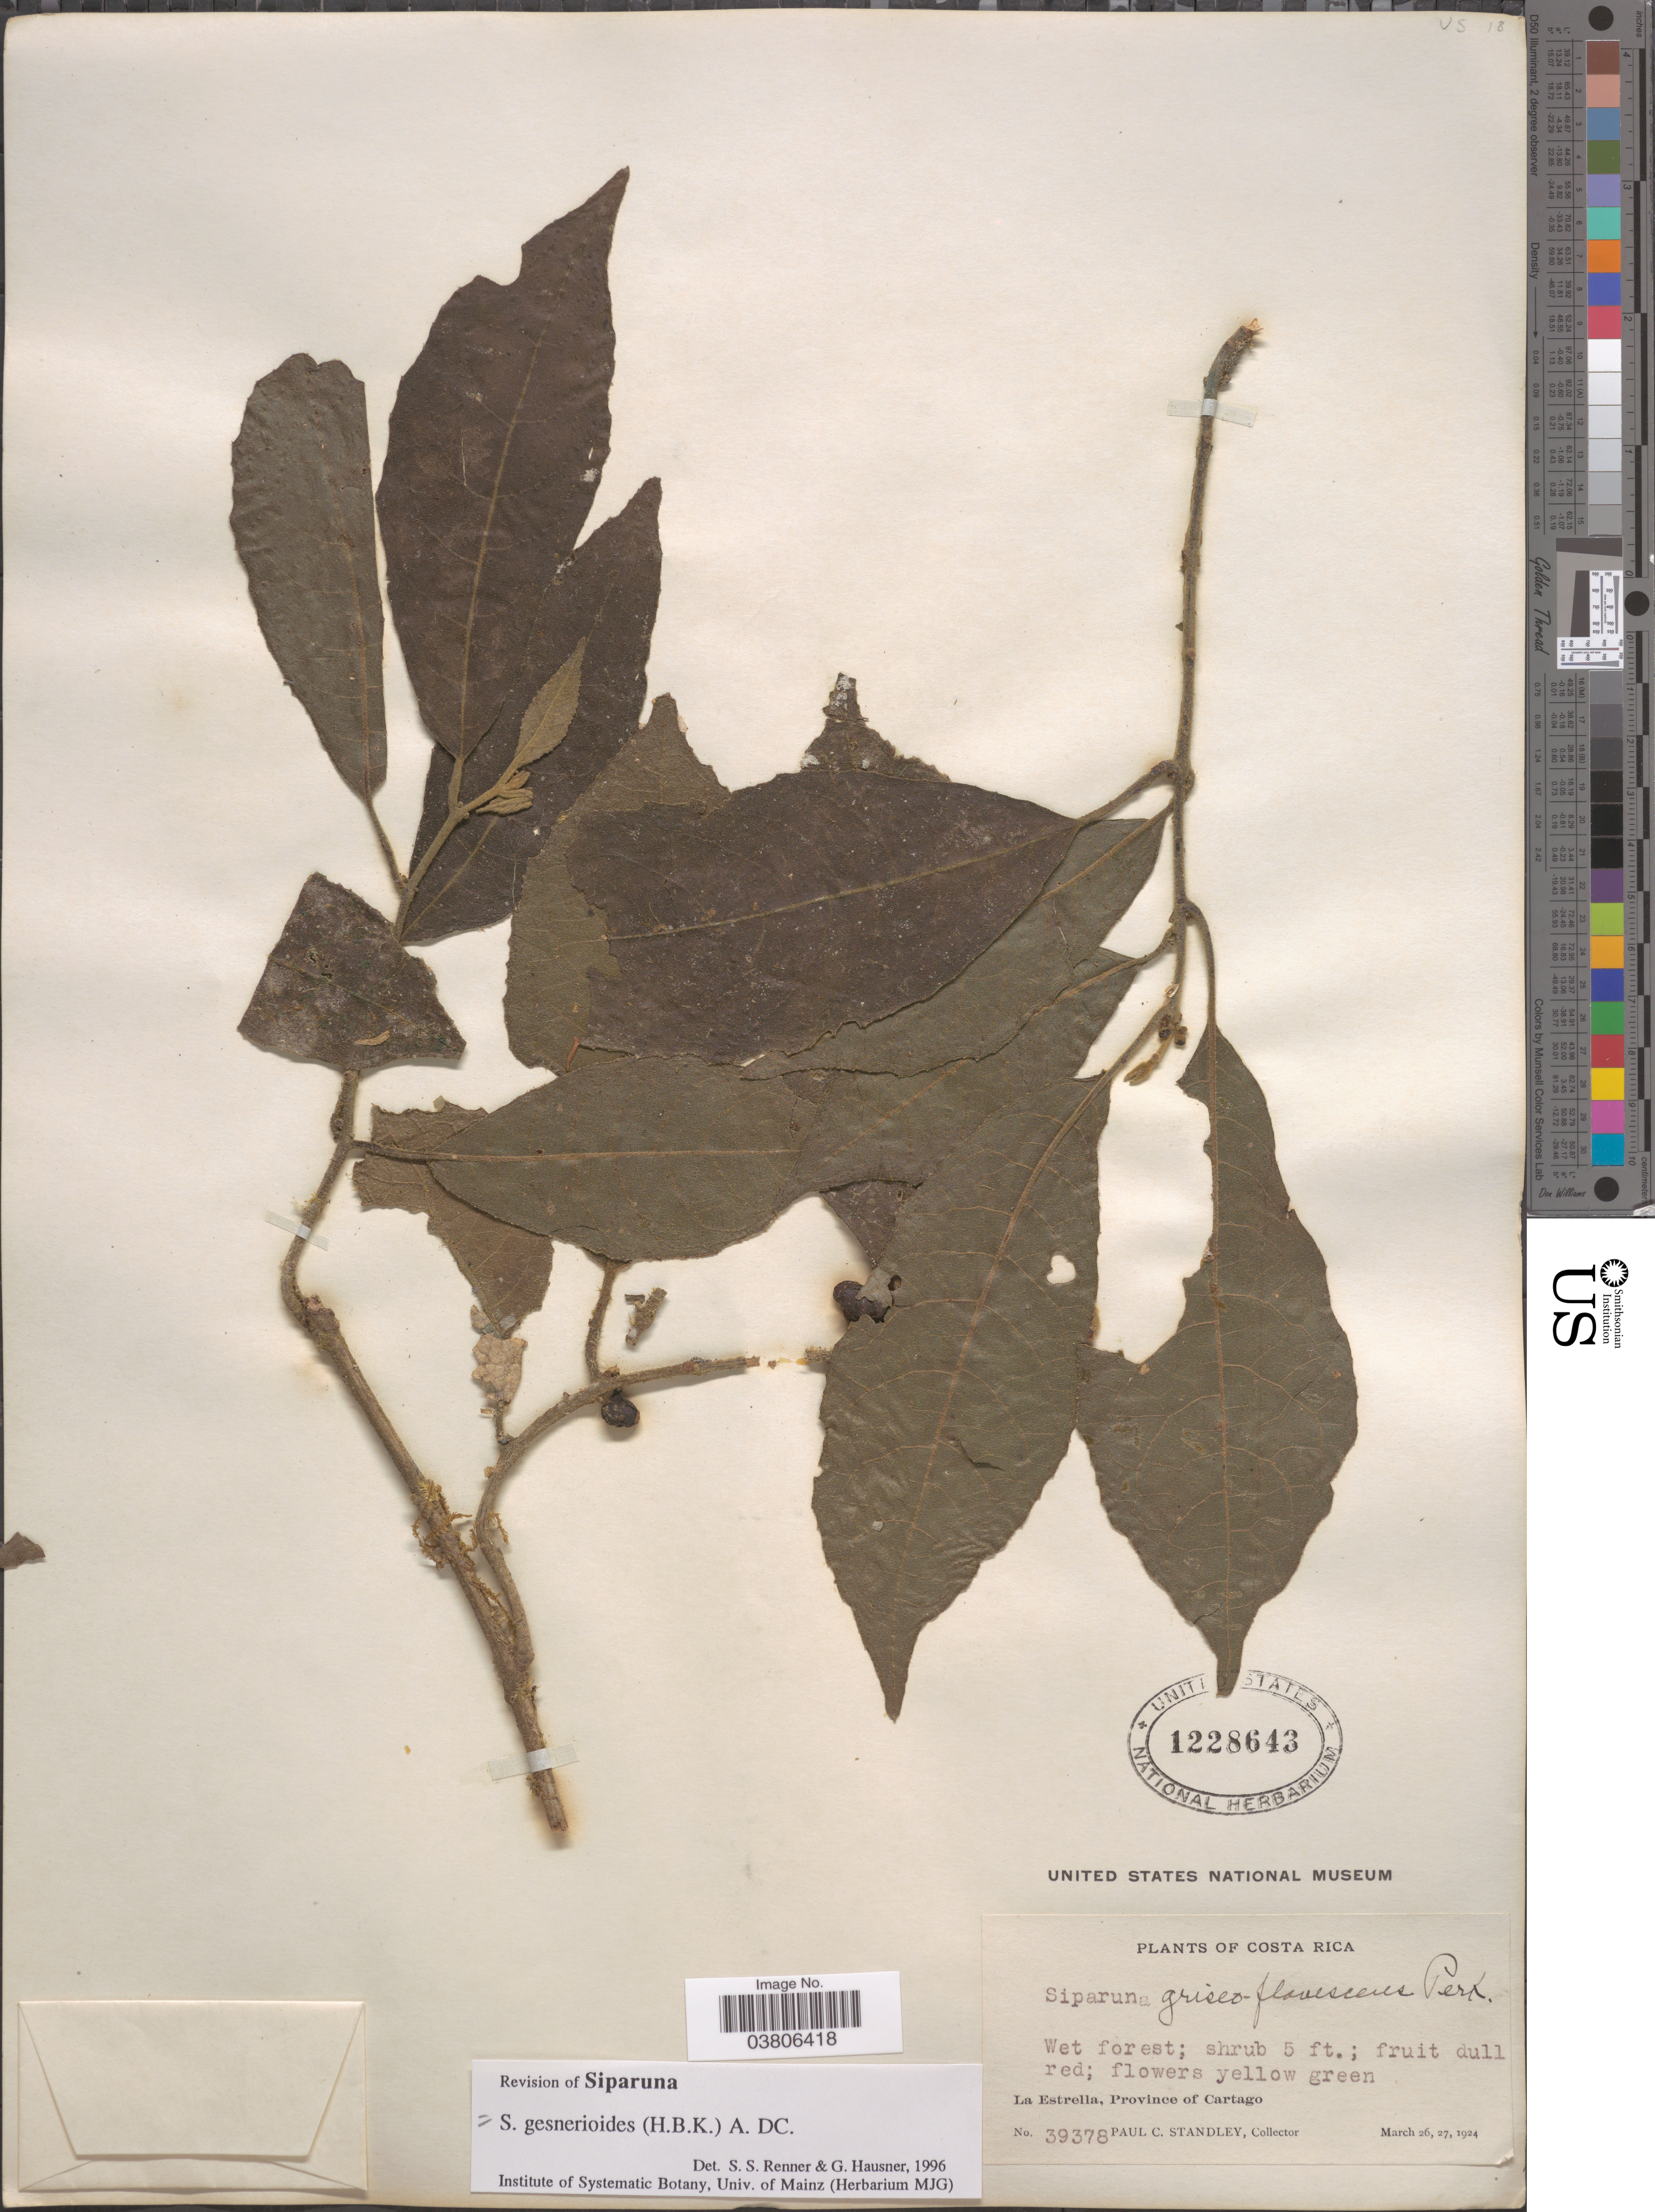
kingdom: Plantae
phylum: Tracheophyta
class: Magnoliopsida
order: Laurales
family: Siparunaceae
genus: Siparuna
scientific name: Siparuna gesnerioides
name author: (Kunth) A. DC.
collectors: P. C. Standley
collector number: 39378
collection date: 1924-03-26/1924-03-27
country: Costa Rica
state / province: Cartago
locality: La Estrella.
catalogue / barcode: US 1228643